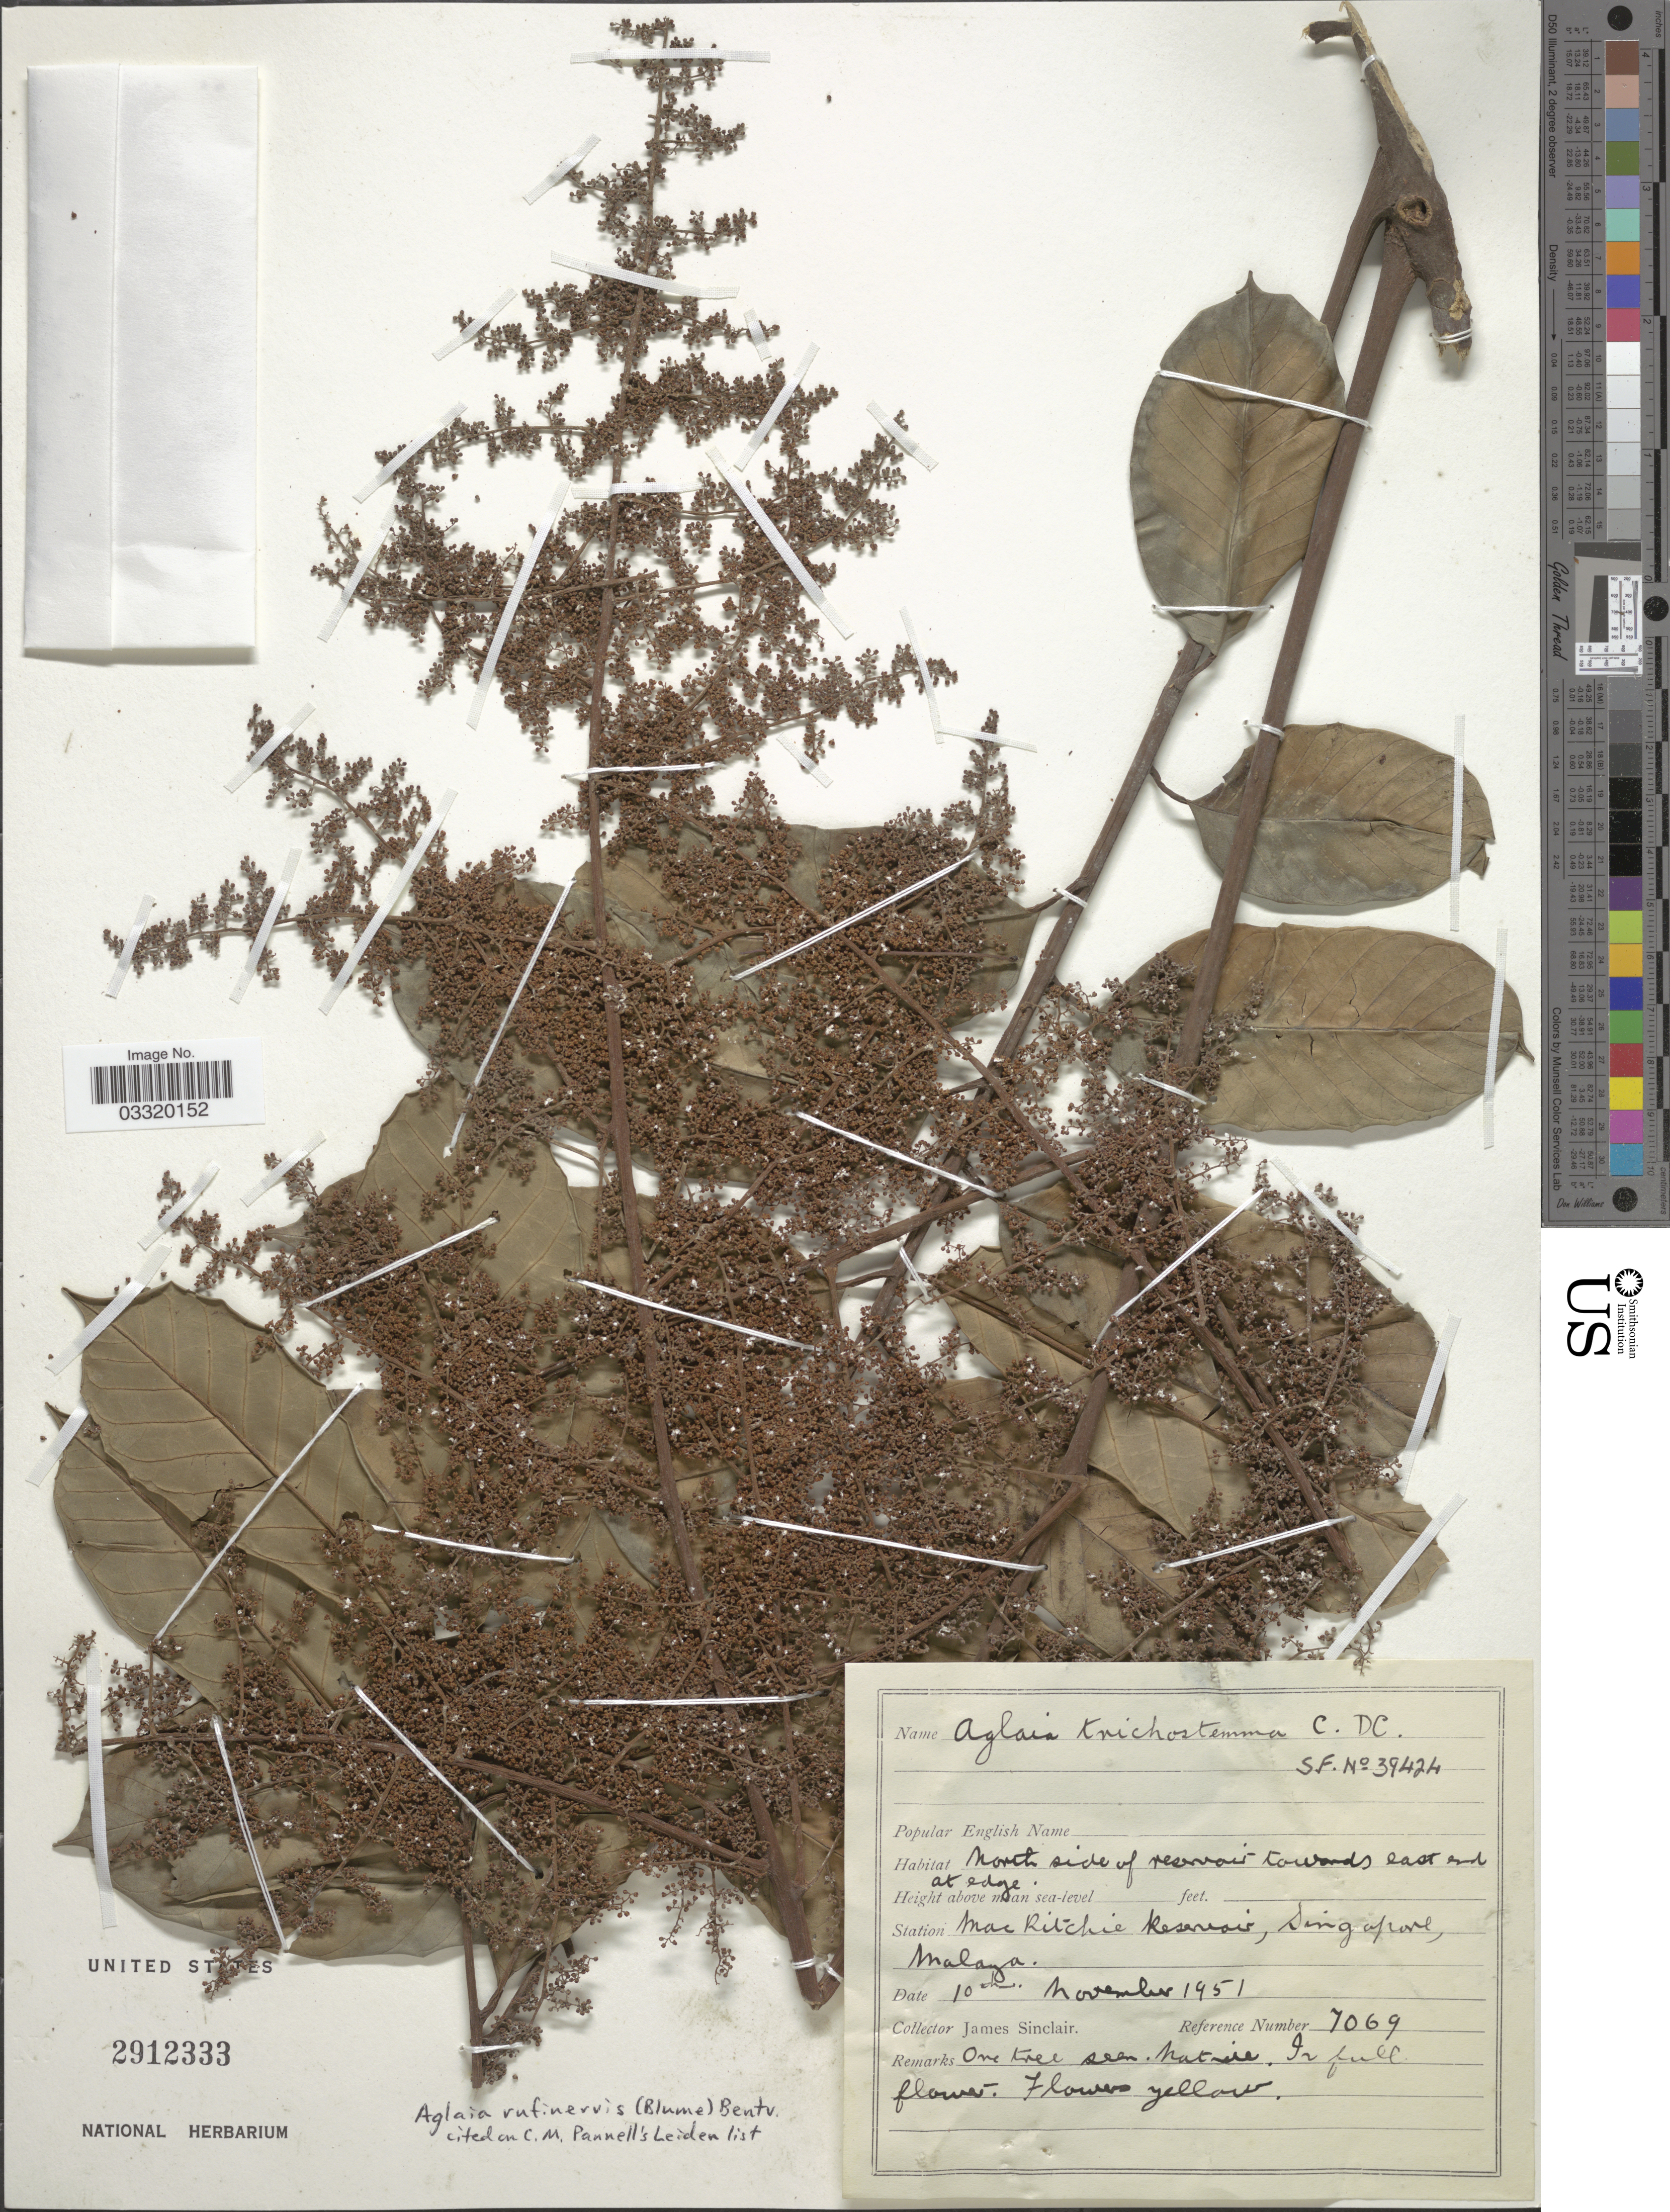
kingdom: Plantae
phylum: Tracheophyta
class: Magnoliopsida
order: Sapindales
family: Meliaceae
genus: Aglaia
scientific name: Aglaia rufinervis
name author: (Blume) Bentvelzen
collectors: J. Sinclair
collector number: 7069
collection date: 1951-11-10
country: Singapore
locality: Station Mac Ritchie Reservoir, Singapore, Malaya.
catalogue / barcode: US 2912333